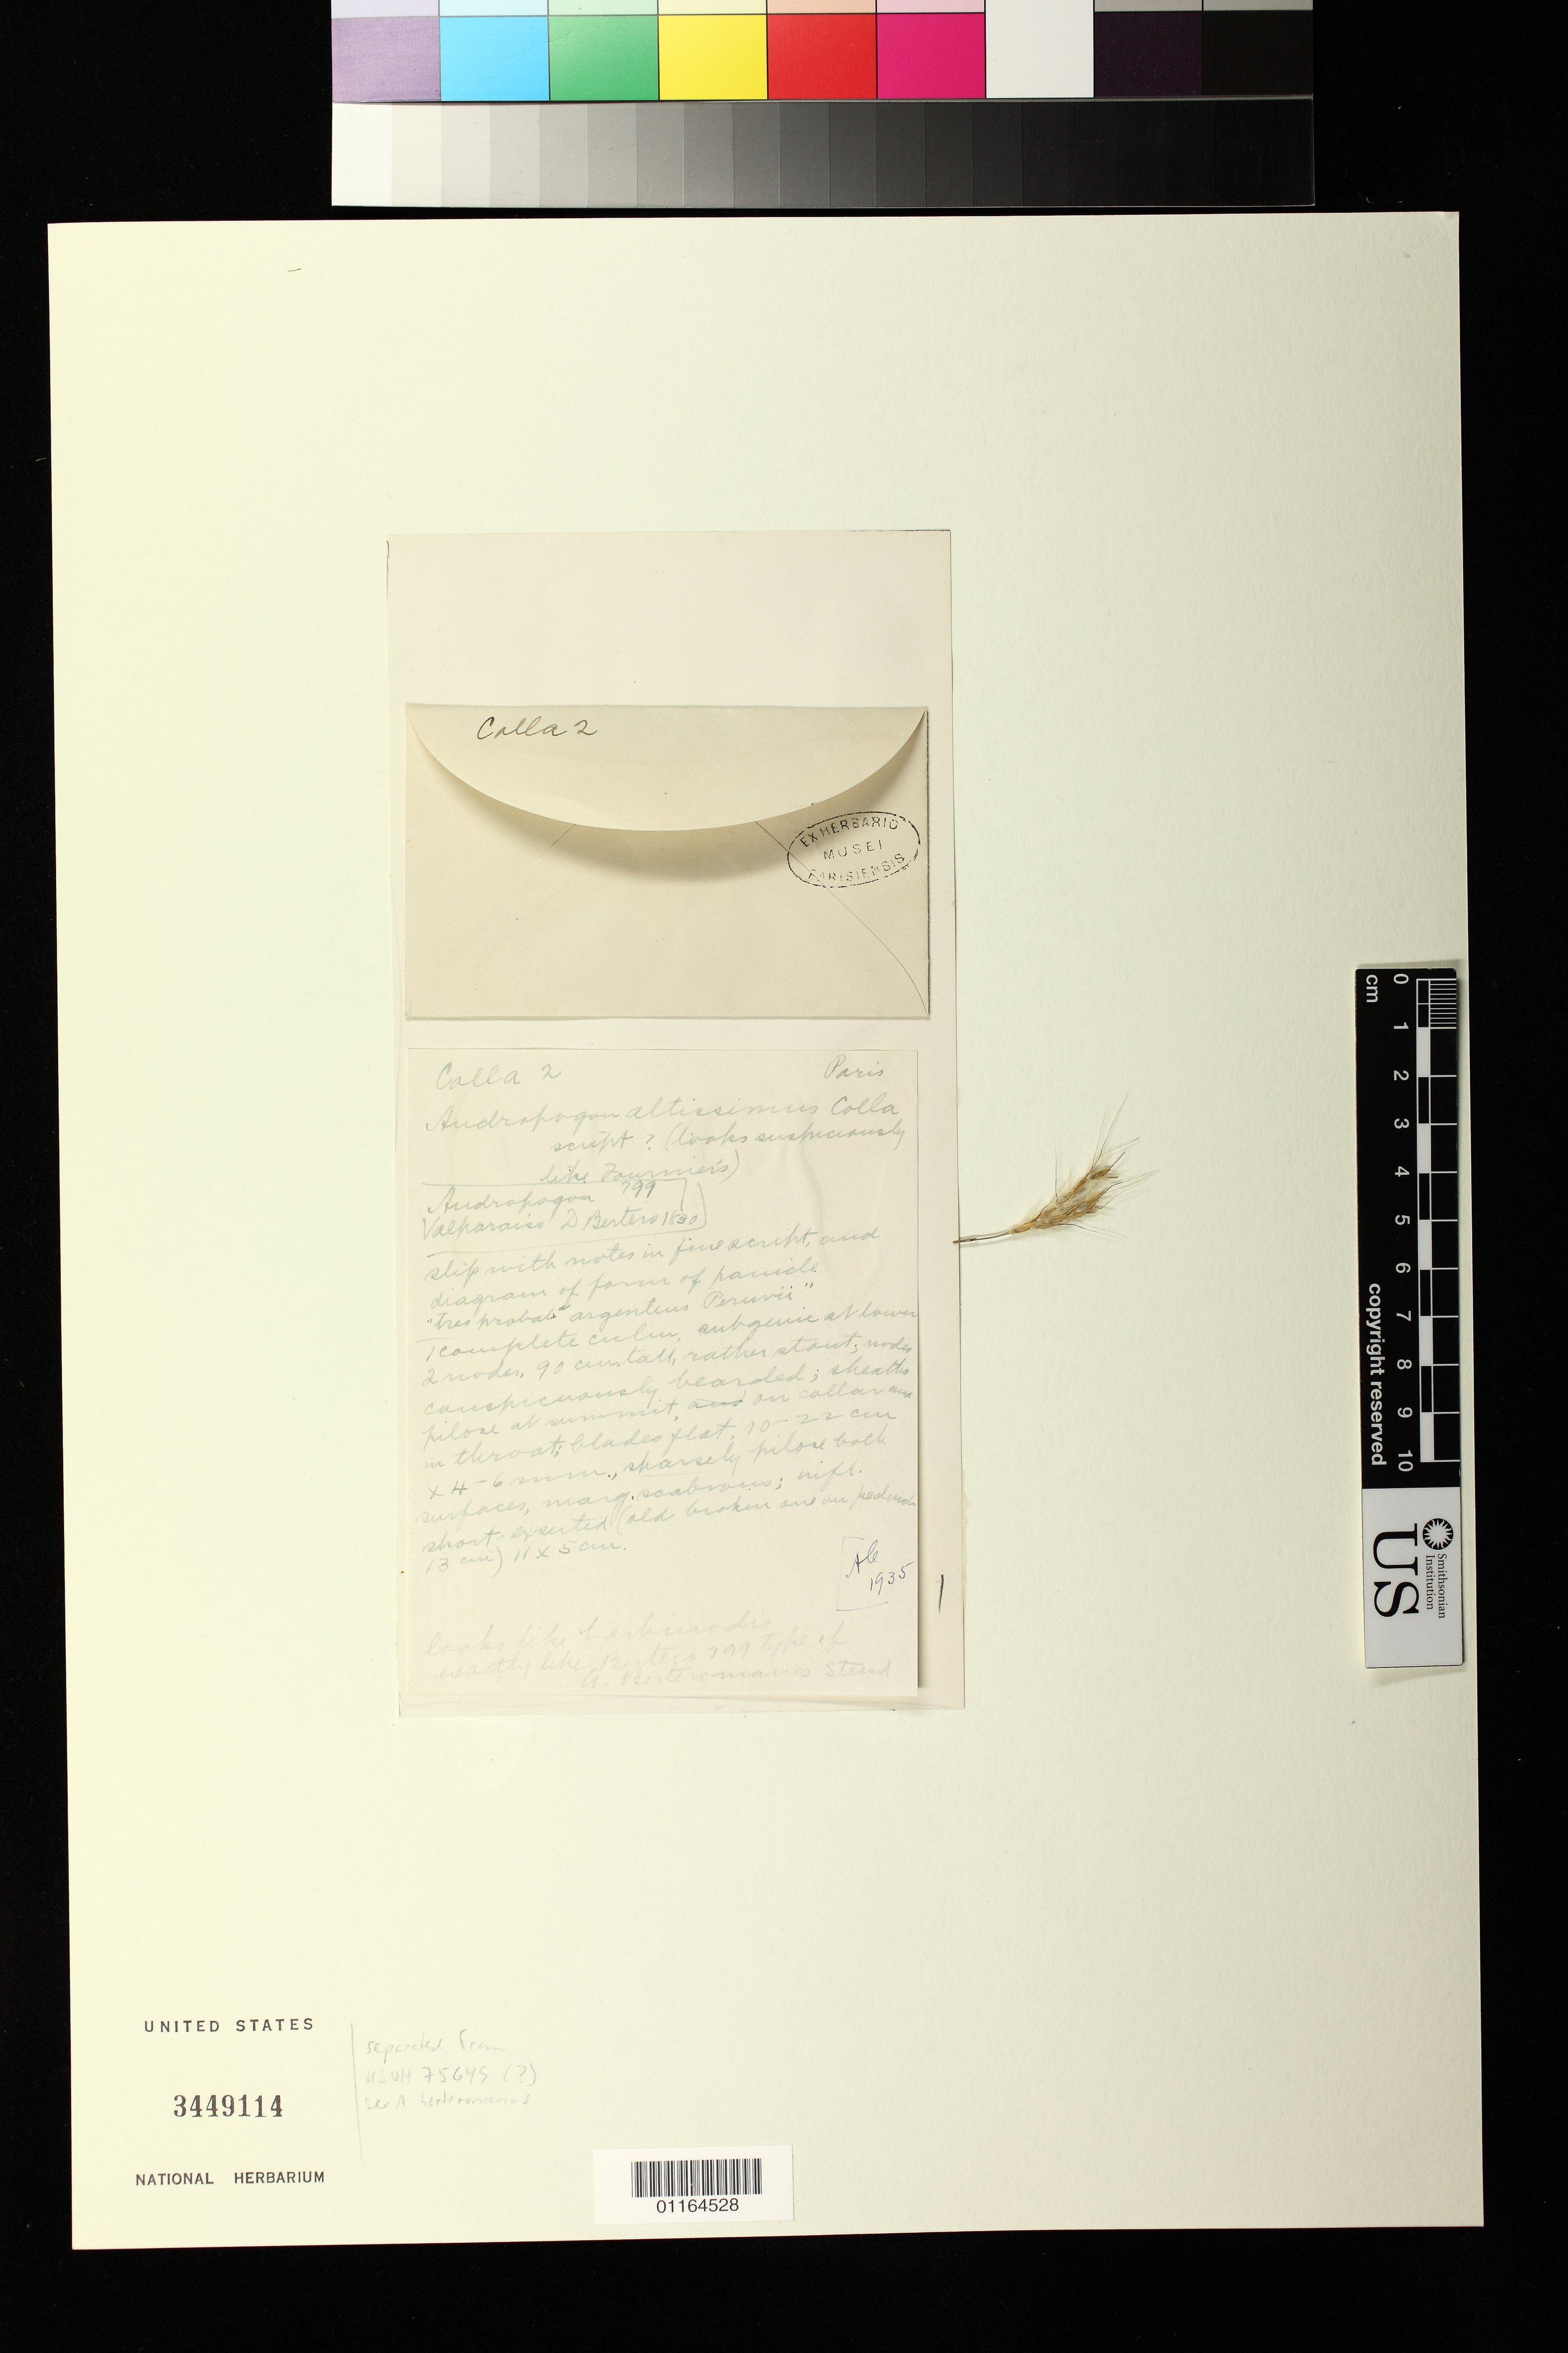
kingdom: Plantae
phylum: Tracheophyta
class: Liliopsida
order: Poales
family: Poaceae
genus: Andropogon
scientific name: Andropogon altissimus Colla, nom. illeg.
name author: Colla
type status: Possible Type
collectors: L. Colla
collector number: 2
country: Chile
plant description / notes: Fragmentary material of type (?) specimen ex herb. Paris. This material was apparently mounted with (and later separated from) USNH 75649, which contained type fragments of Andropogon berteronianus Steud.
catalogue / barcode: US 3449114